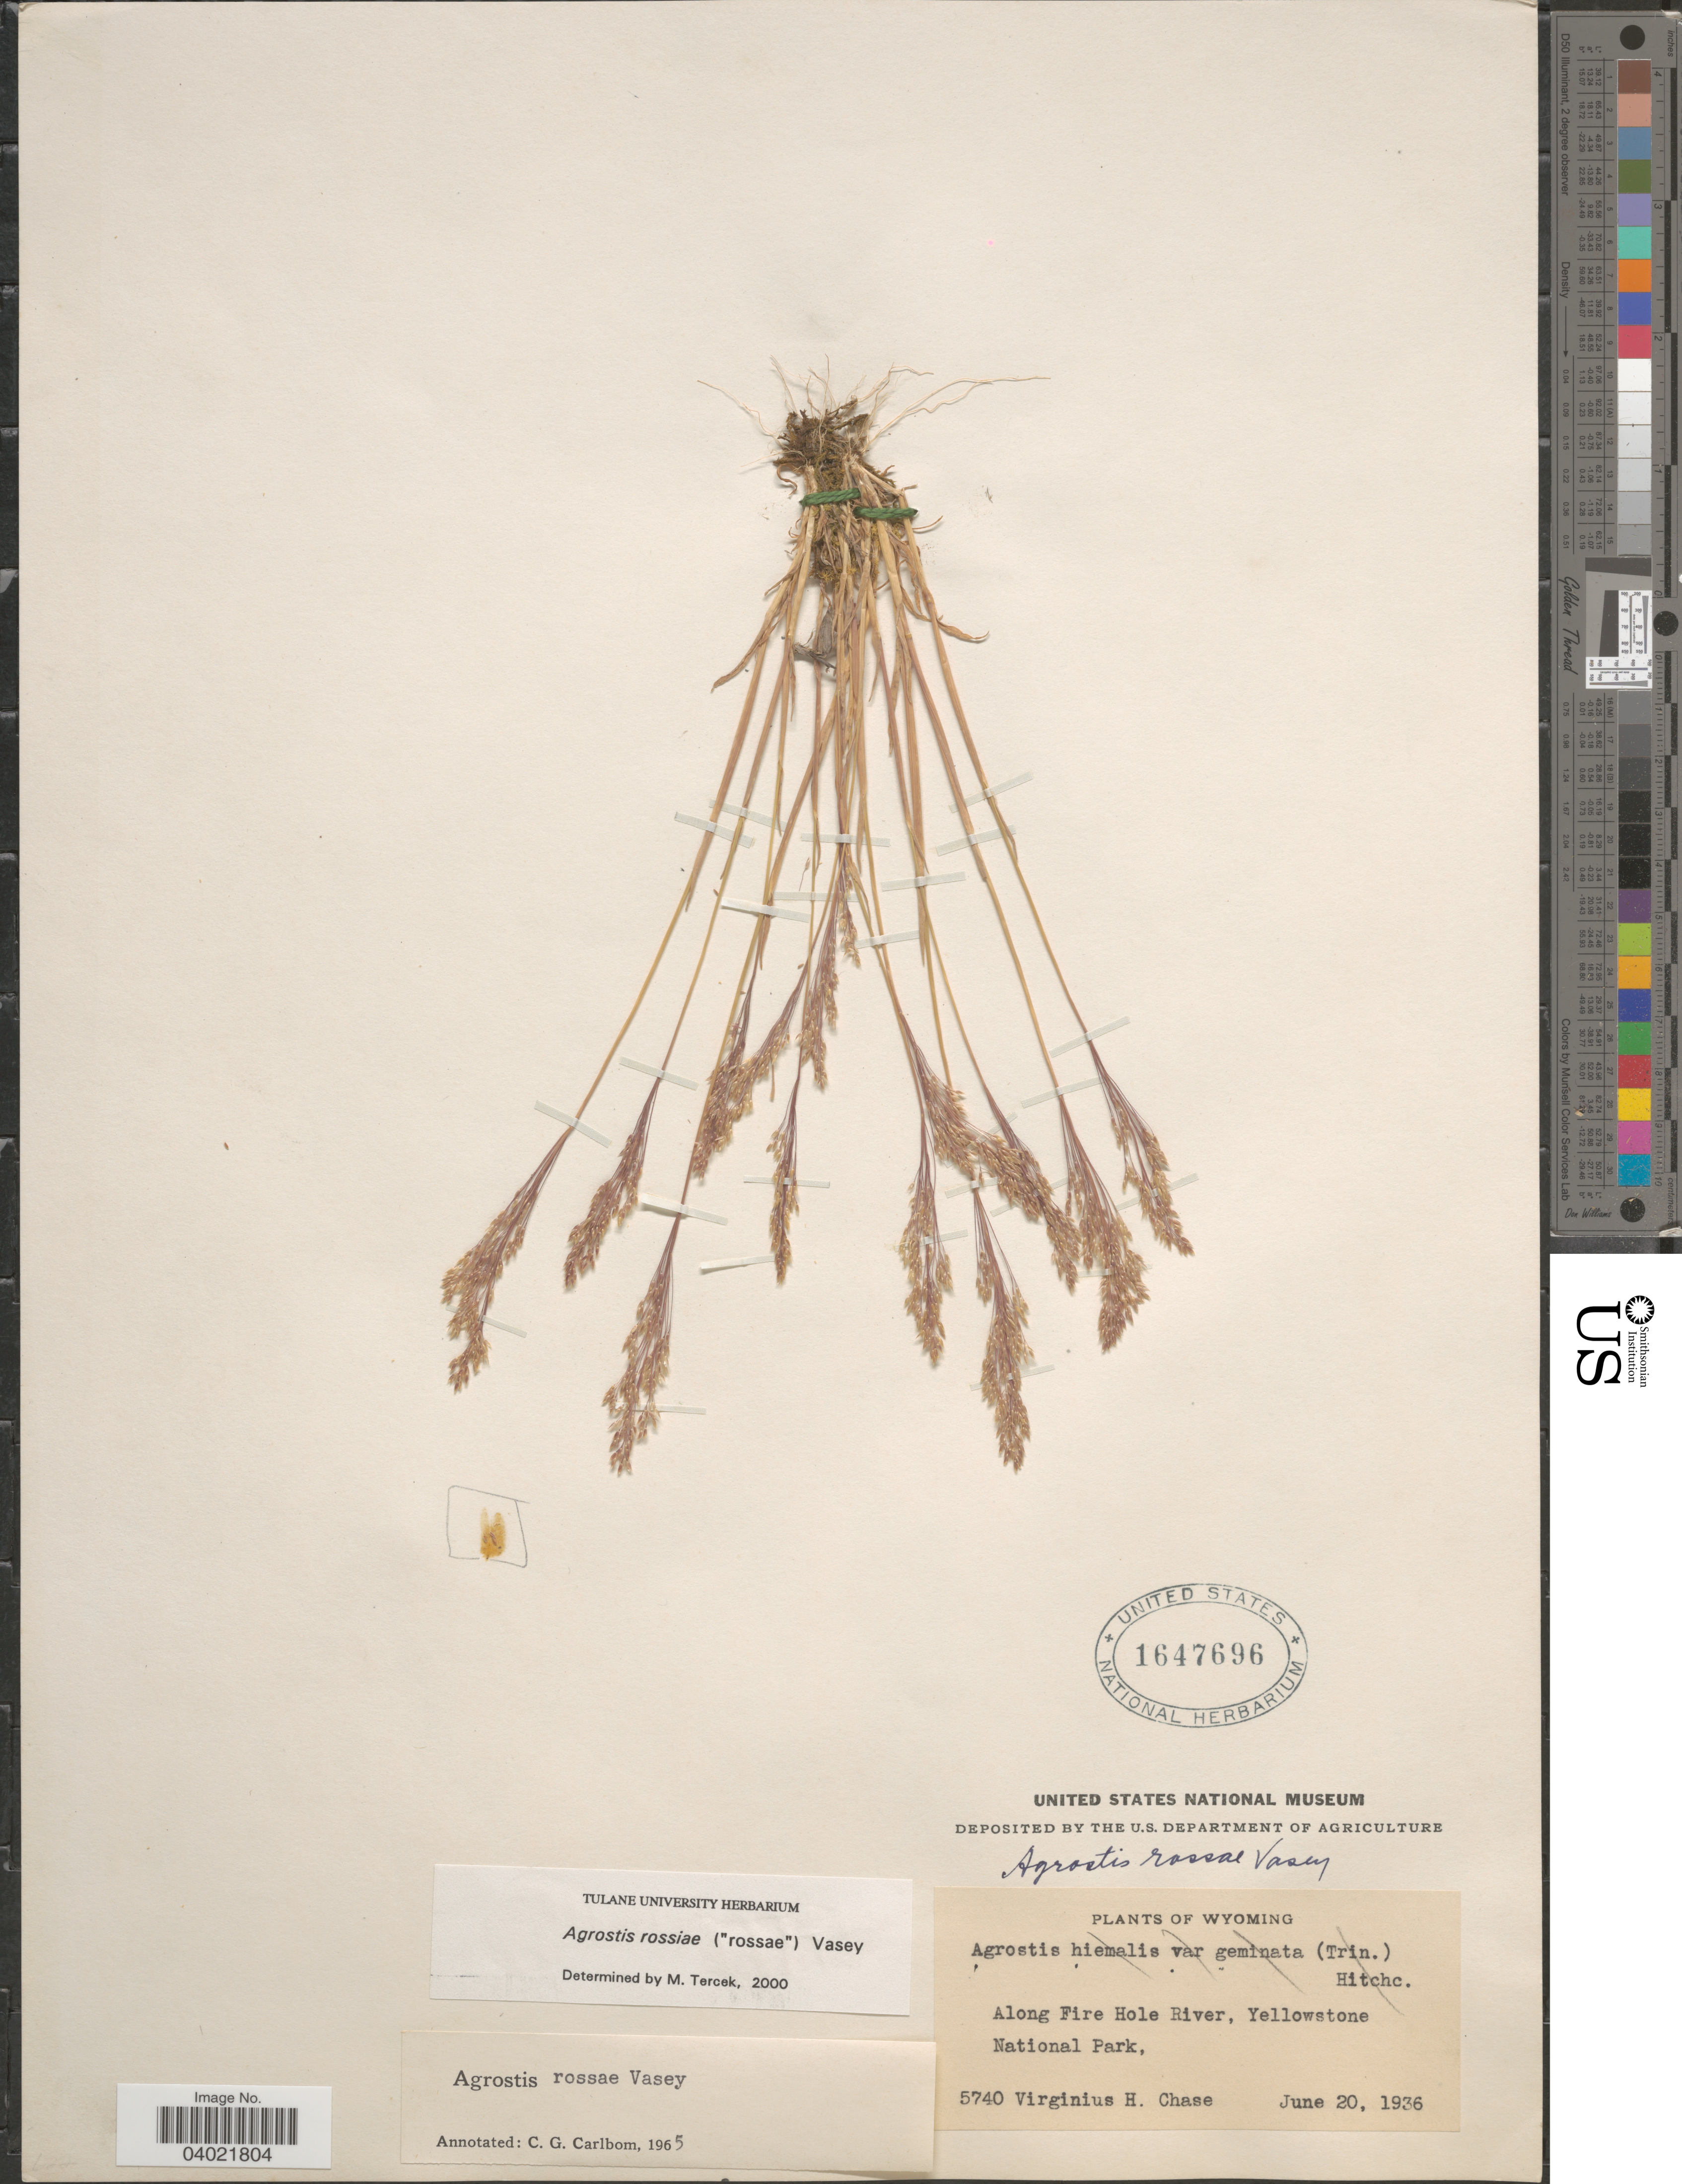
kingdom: Plantae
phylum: Tracheophyta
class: Liliopsida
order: Poales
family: Poaceae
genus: Agrostis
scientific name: Agrostis rossiae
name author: Vasey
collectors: V. H. Chase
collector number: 5740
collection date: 1936-06-20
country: United States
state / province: Wyoming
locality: Along Fire Hole River, Yellowstone National Park.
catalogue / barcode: US 1647696